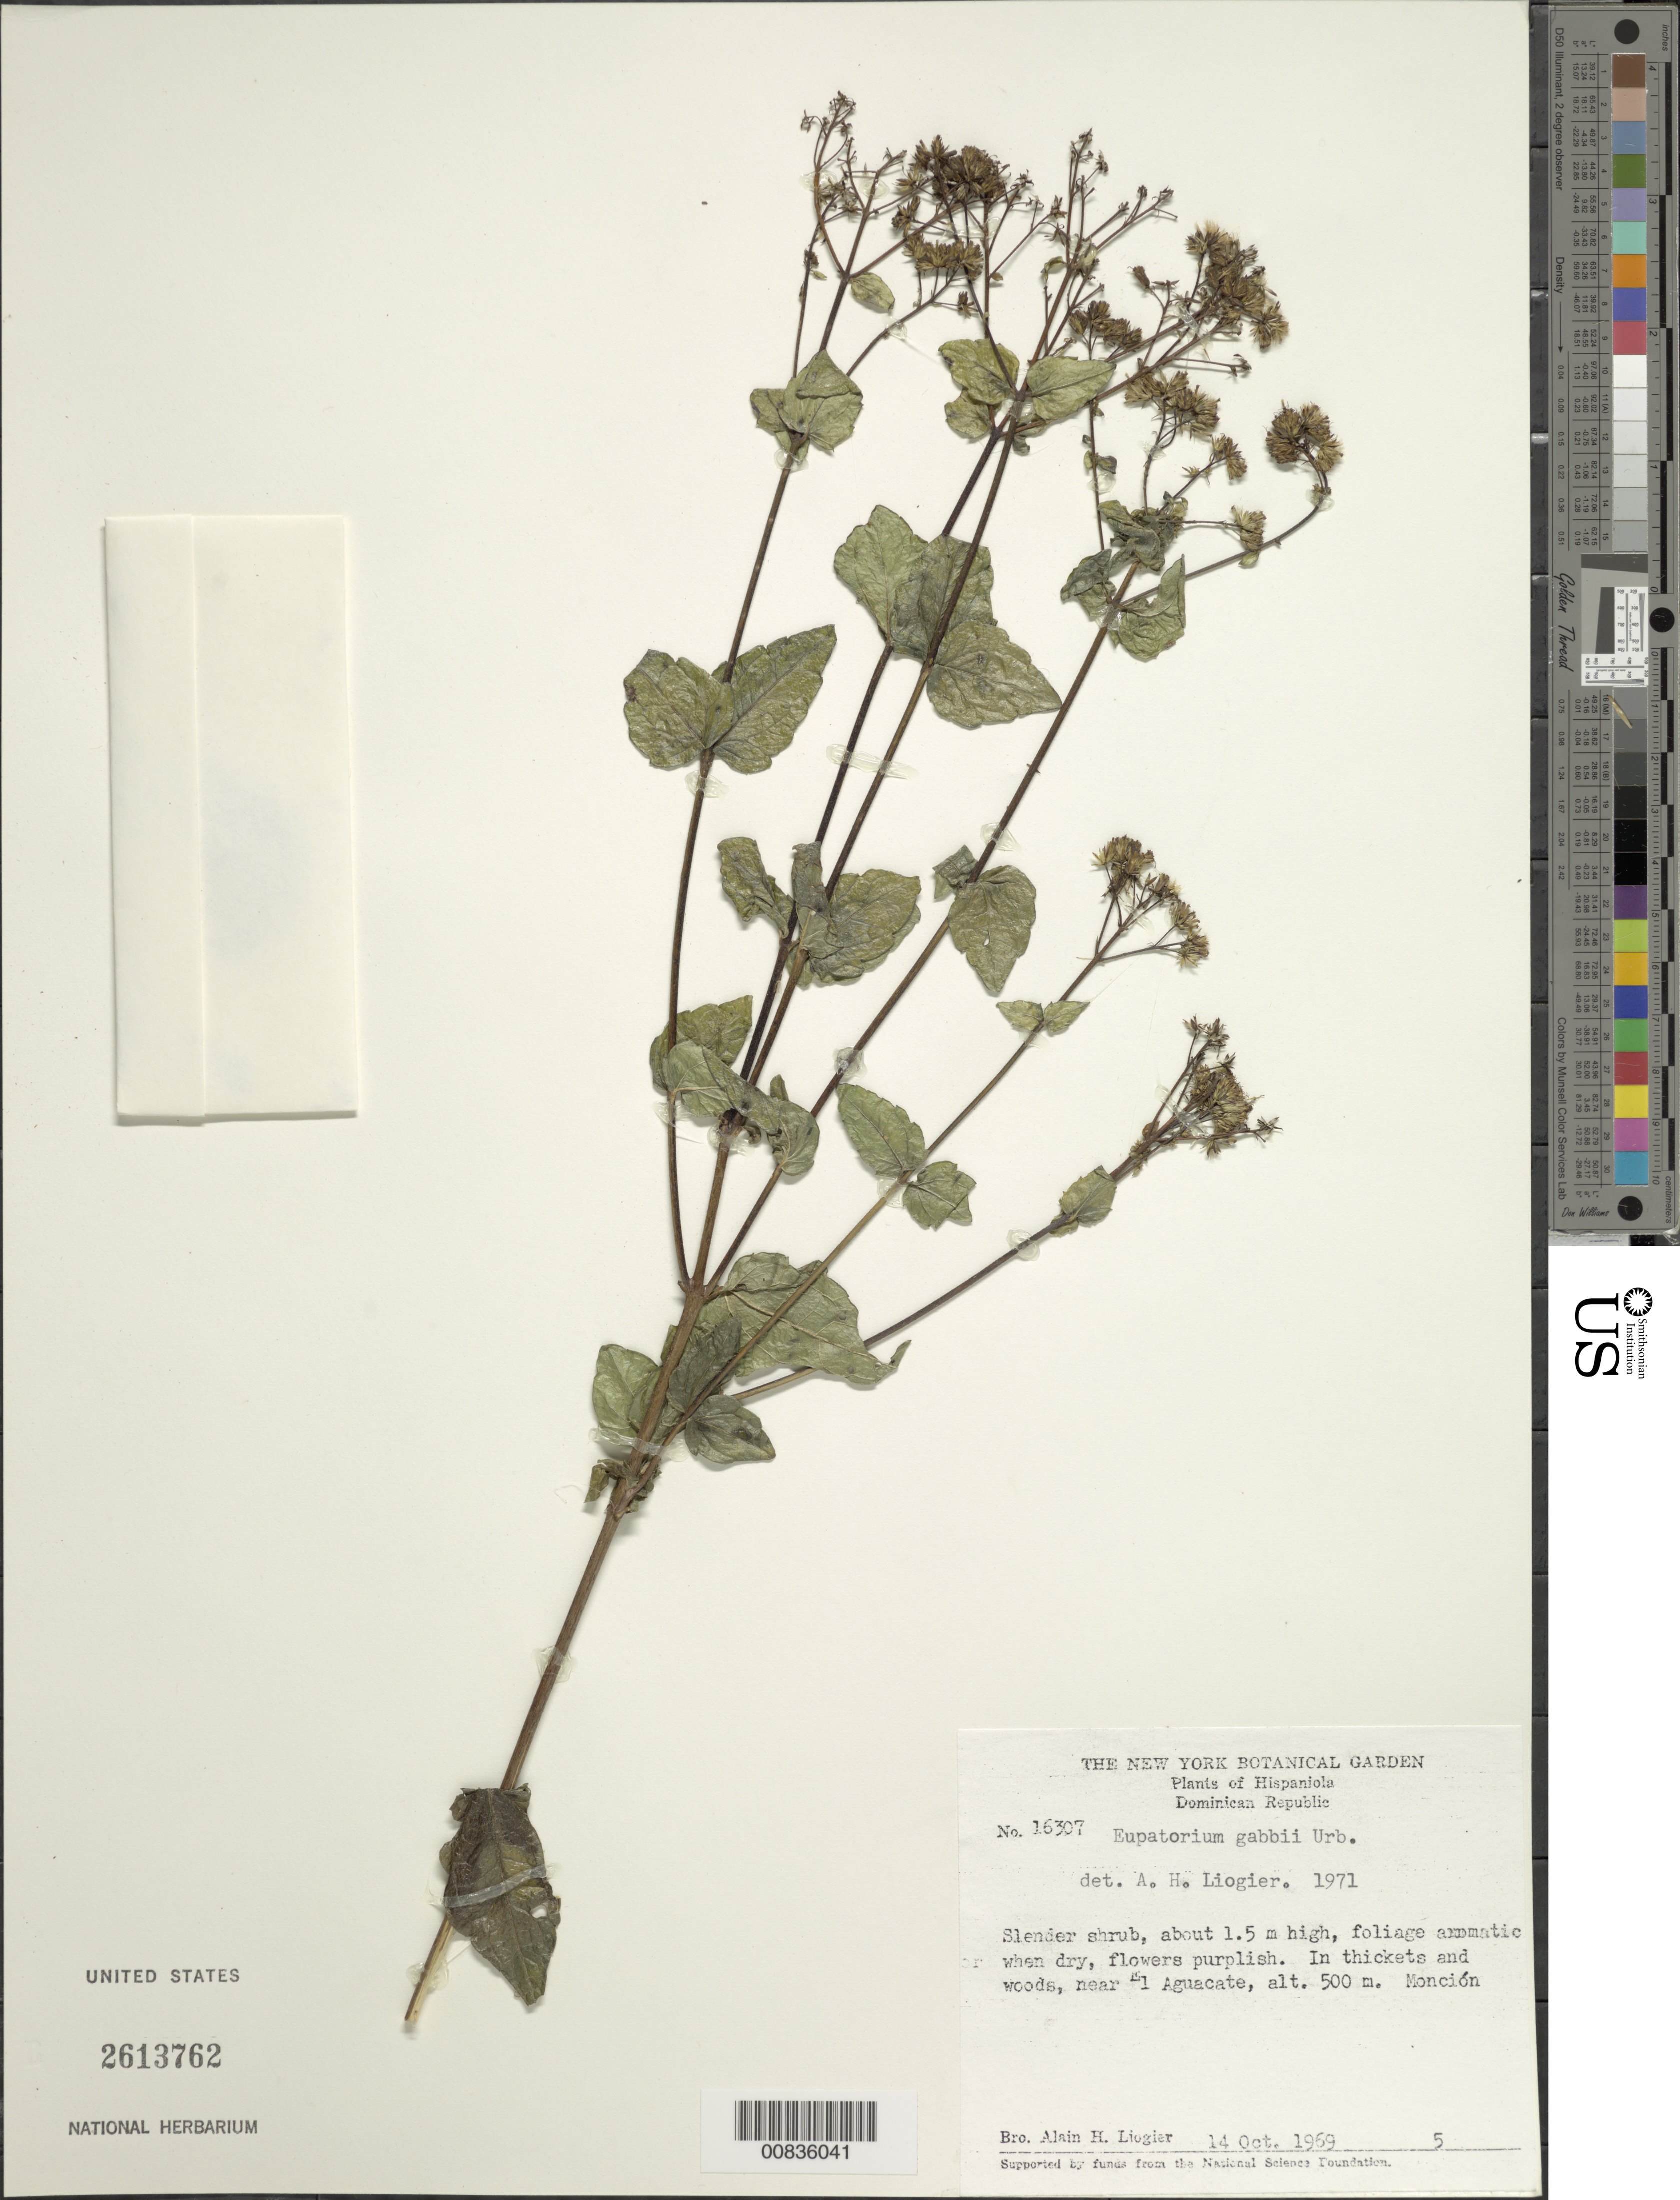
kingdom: Plantae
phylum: Tracheophyta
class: Magnoliopsida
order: Asterales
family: Asteraceae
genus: Koanophyllon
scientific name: Koanophyllon gabbii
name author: (Urb.) R.M. King & H. Rob.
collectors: A. H. Liogier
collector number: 16307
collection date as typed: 14 Oct 1969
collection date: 1969-10-14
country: Dominican Republic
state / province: Monte Cristi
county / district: Monción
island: Hispaniola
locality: Near El Aguacate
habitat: In thickets and woods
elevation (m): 500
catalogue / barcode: US 2613762